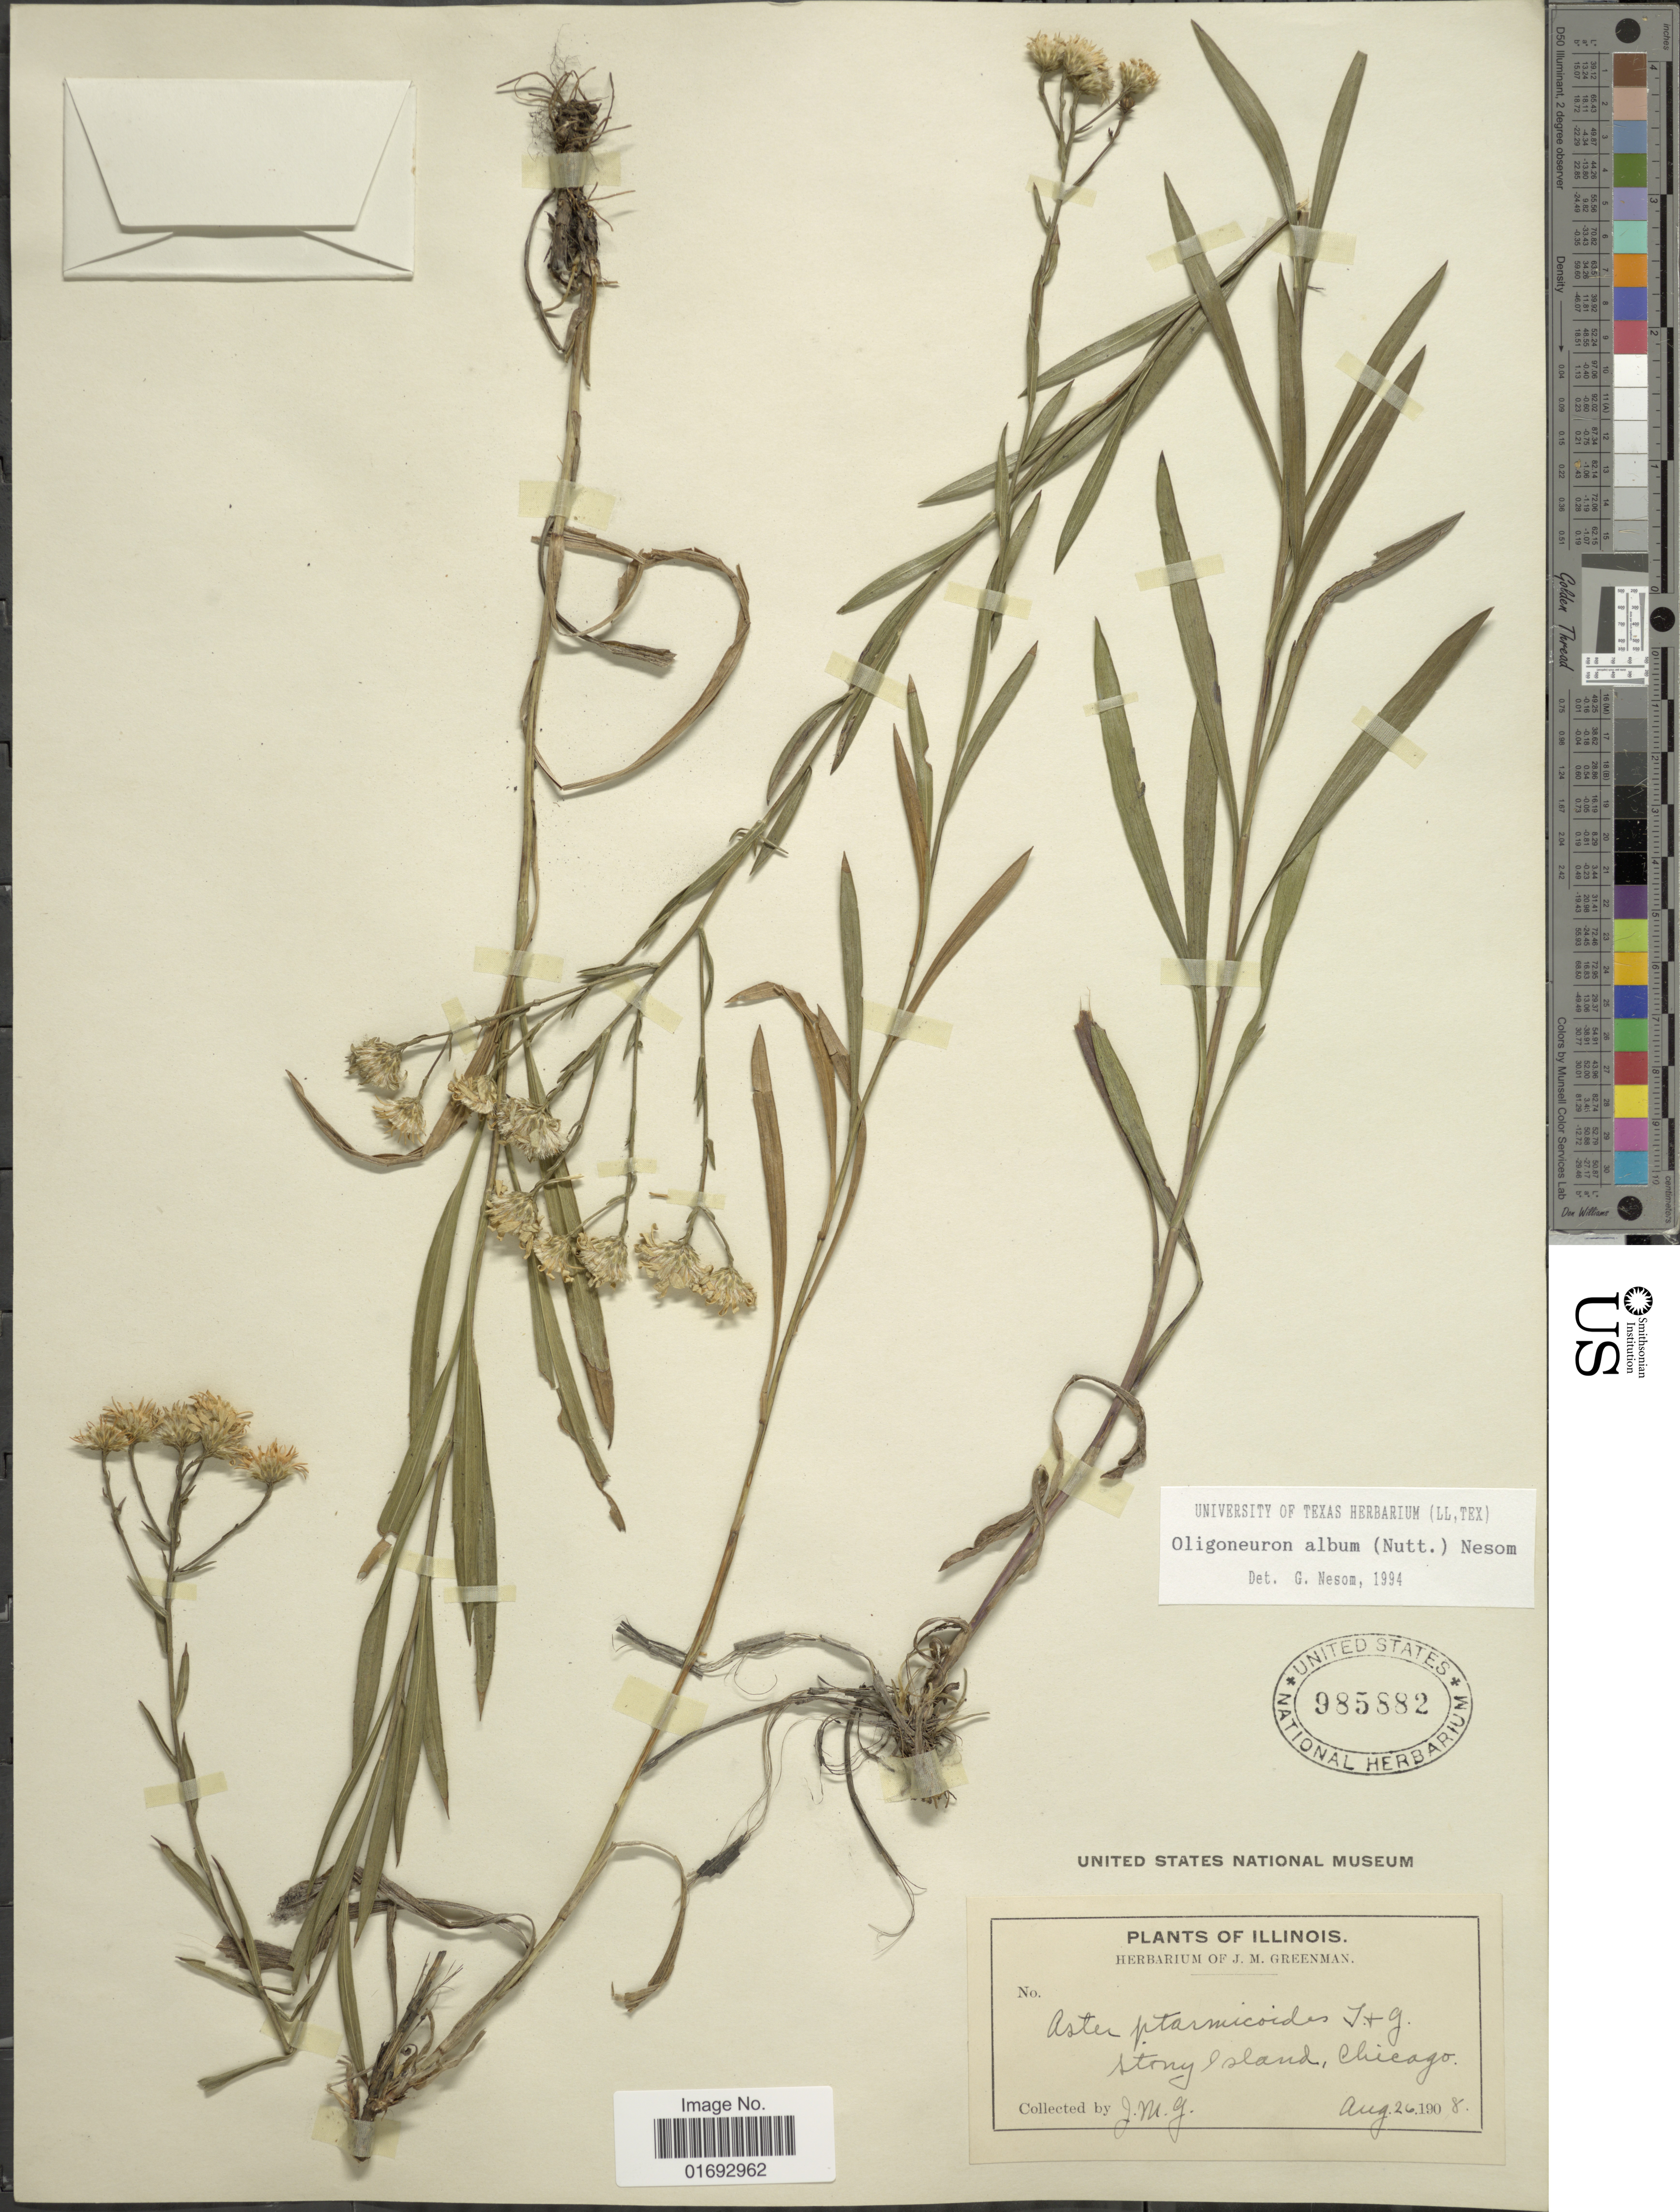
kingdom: Plantae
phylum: Tracheophyta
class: Magnoliopsida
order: Asterales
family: Asteraceae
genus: Oligoneuron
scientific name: Oligoneuron album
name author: (Nutt.) G.L. Nesom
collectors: J. M. Greenman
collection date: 1908-08-26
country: United States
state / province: Illinois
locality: Stony Island, Chicago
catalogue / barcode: US 985882